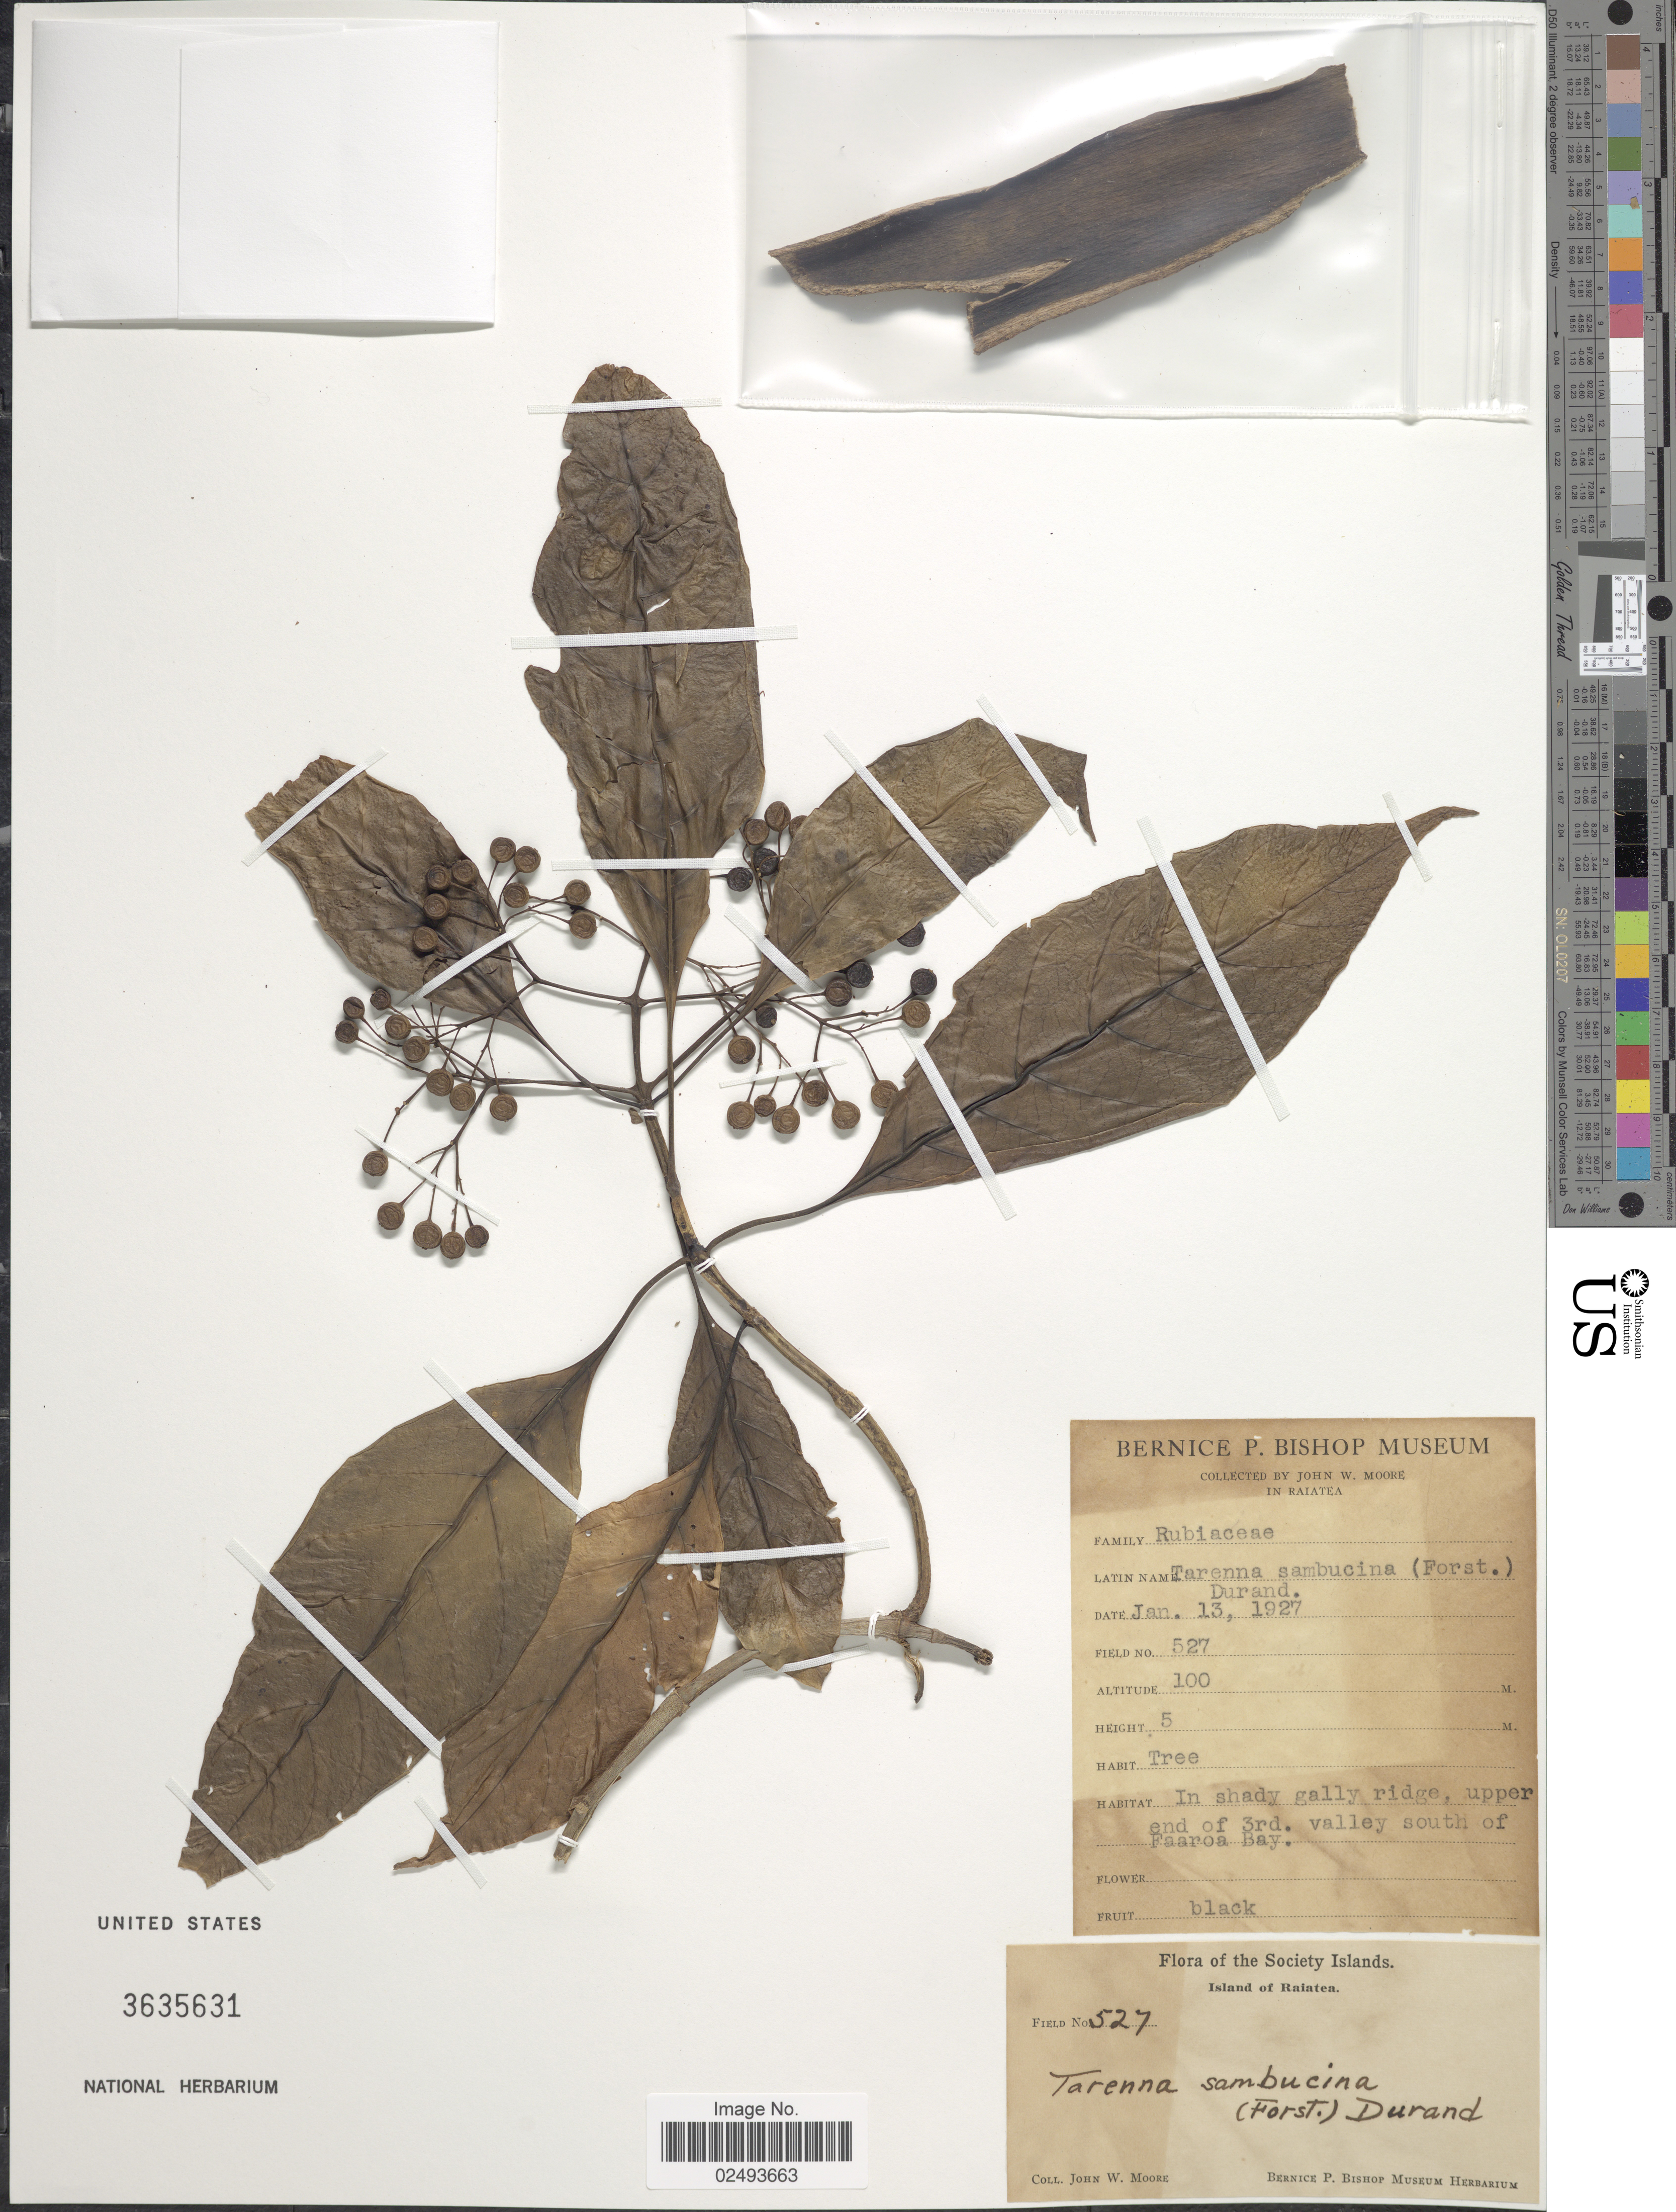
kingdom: Plantae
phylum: Tracheophyta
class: Magnoliopsida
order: Gentianales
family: Rubiaceae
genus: Tarenna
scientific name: Tarenna sambucina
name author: (G. Forst.) Drake ex Durand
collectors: J. Moore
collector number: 527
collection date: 1927-01-13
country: French Polynesia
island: Raiatea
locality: Island of Raiatea, valley south of Faaroa Bay, The Society Islands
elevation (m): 100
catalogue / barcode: US 3635631